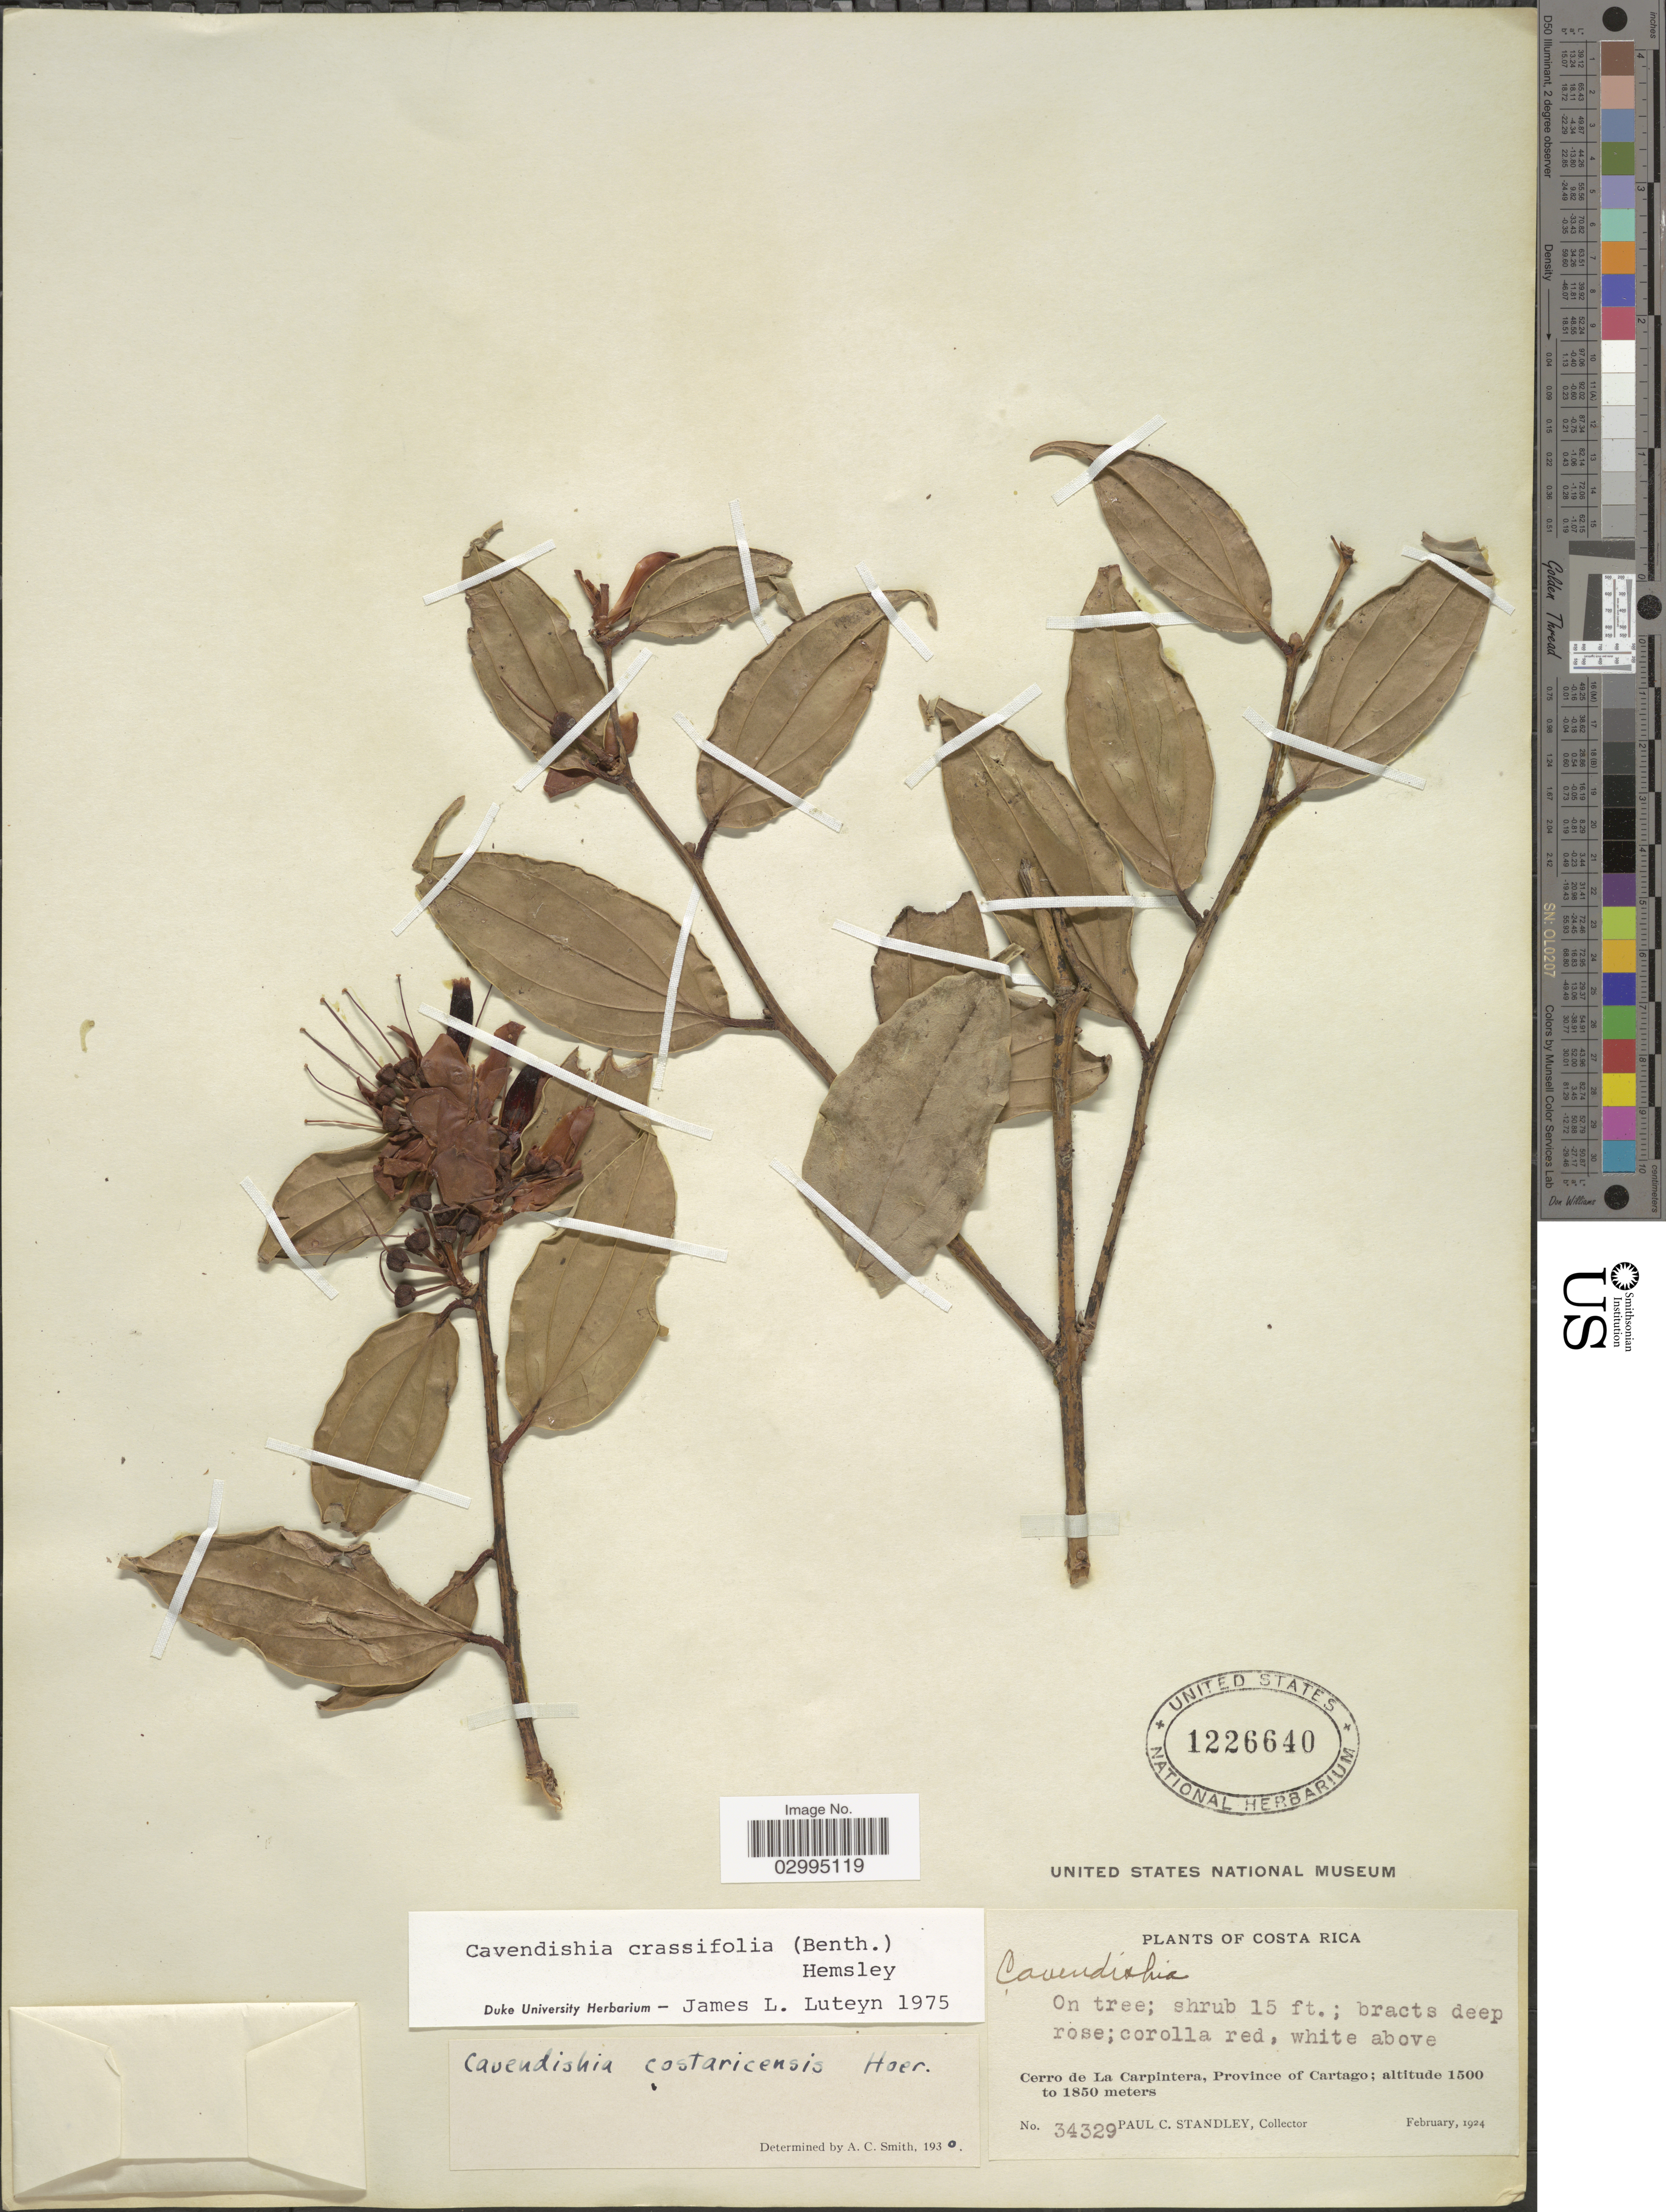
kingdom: Plantae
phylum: Tracheophyta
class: Magnoliopsida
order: Ericales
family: Ericaceae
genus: Cavendishia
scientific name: Cavendishia crassifolia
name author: (Benth.) Hemsl.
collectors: P. C. Standley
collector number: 34329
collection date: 1924-02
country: Costa Rica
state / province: Cartago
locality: Cerro de La Carpintera, Province of Cartago.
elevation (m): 1500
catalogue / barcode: US 1226640